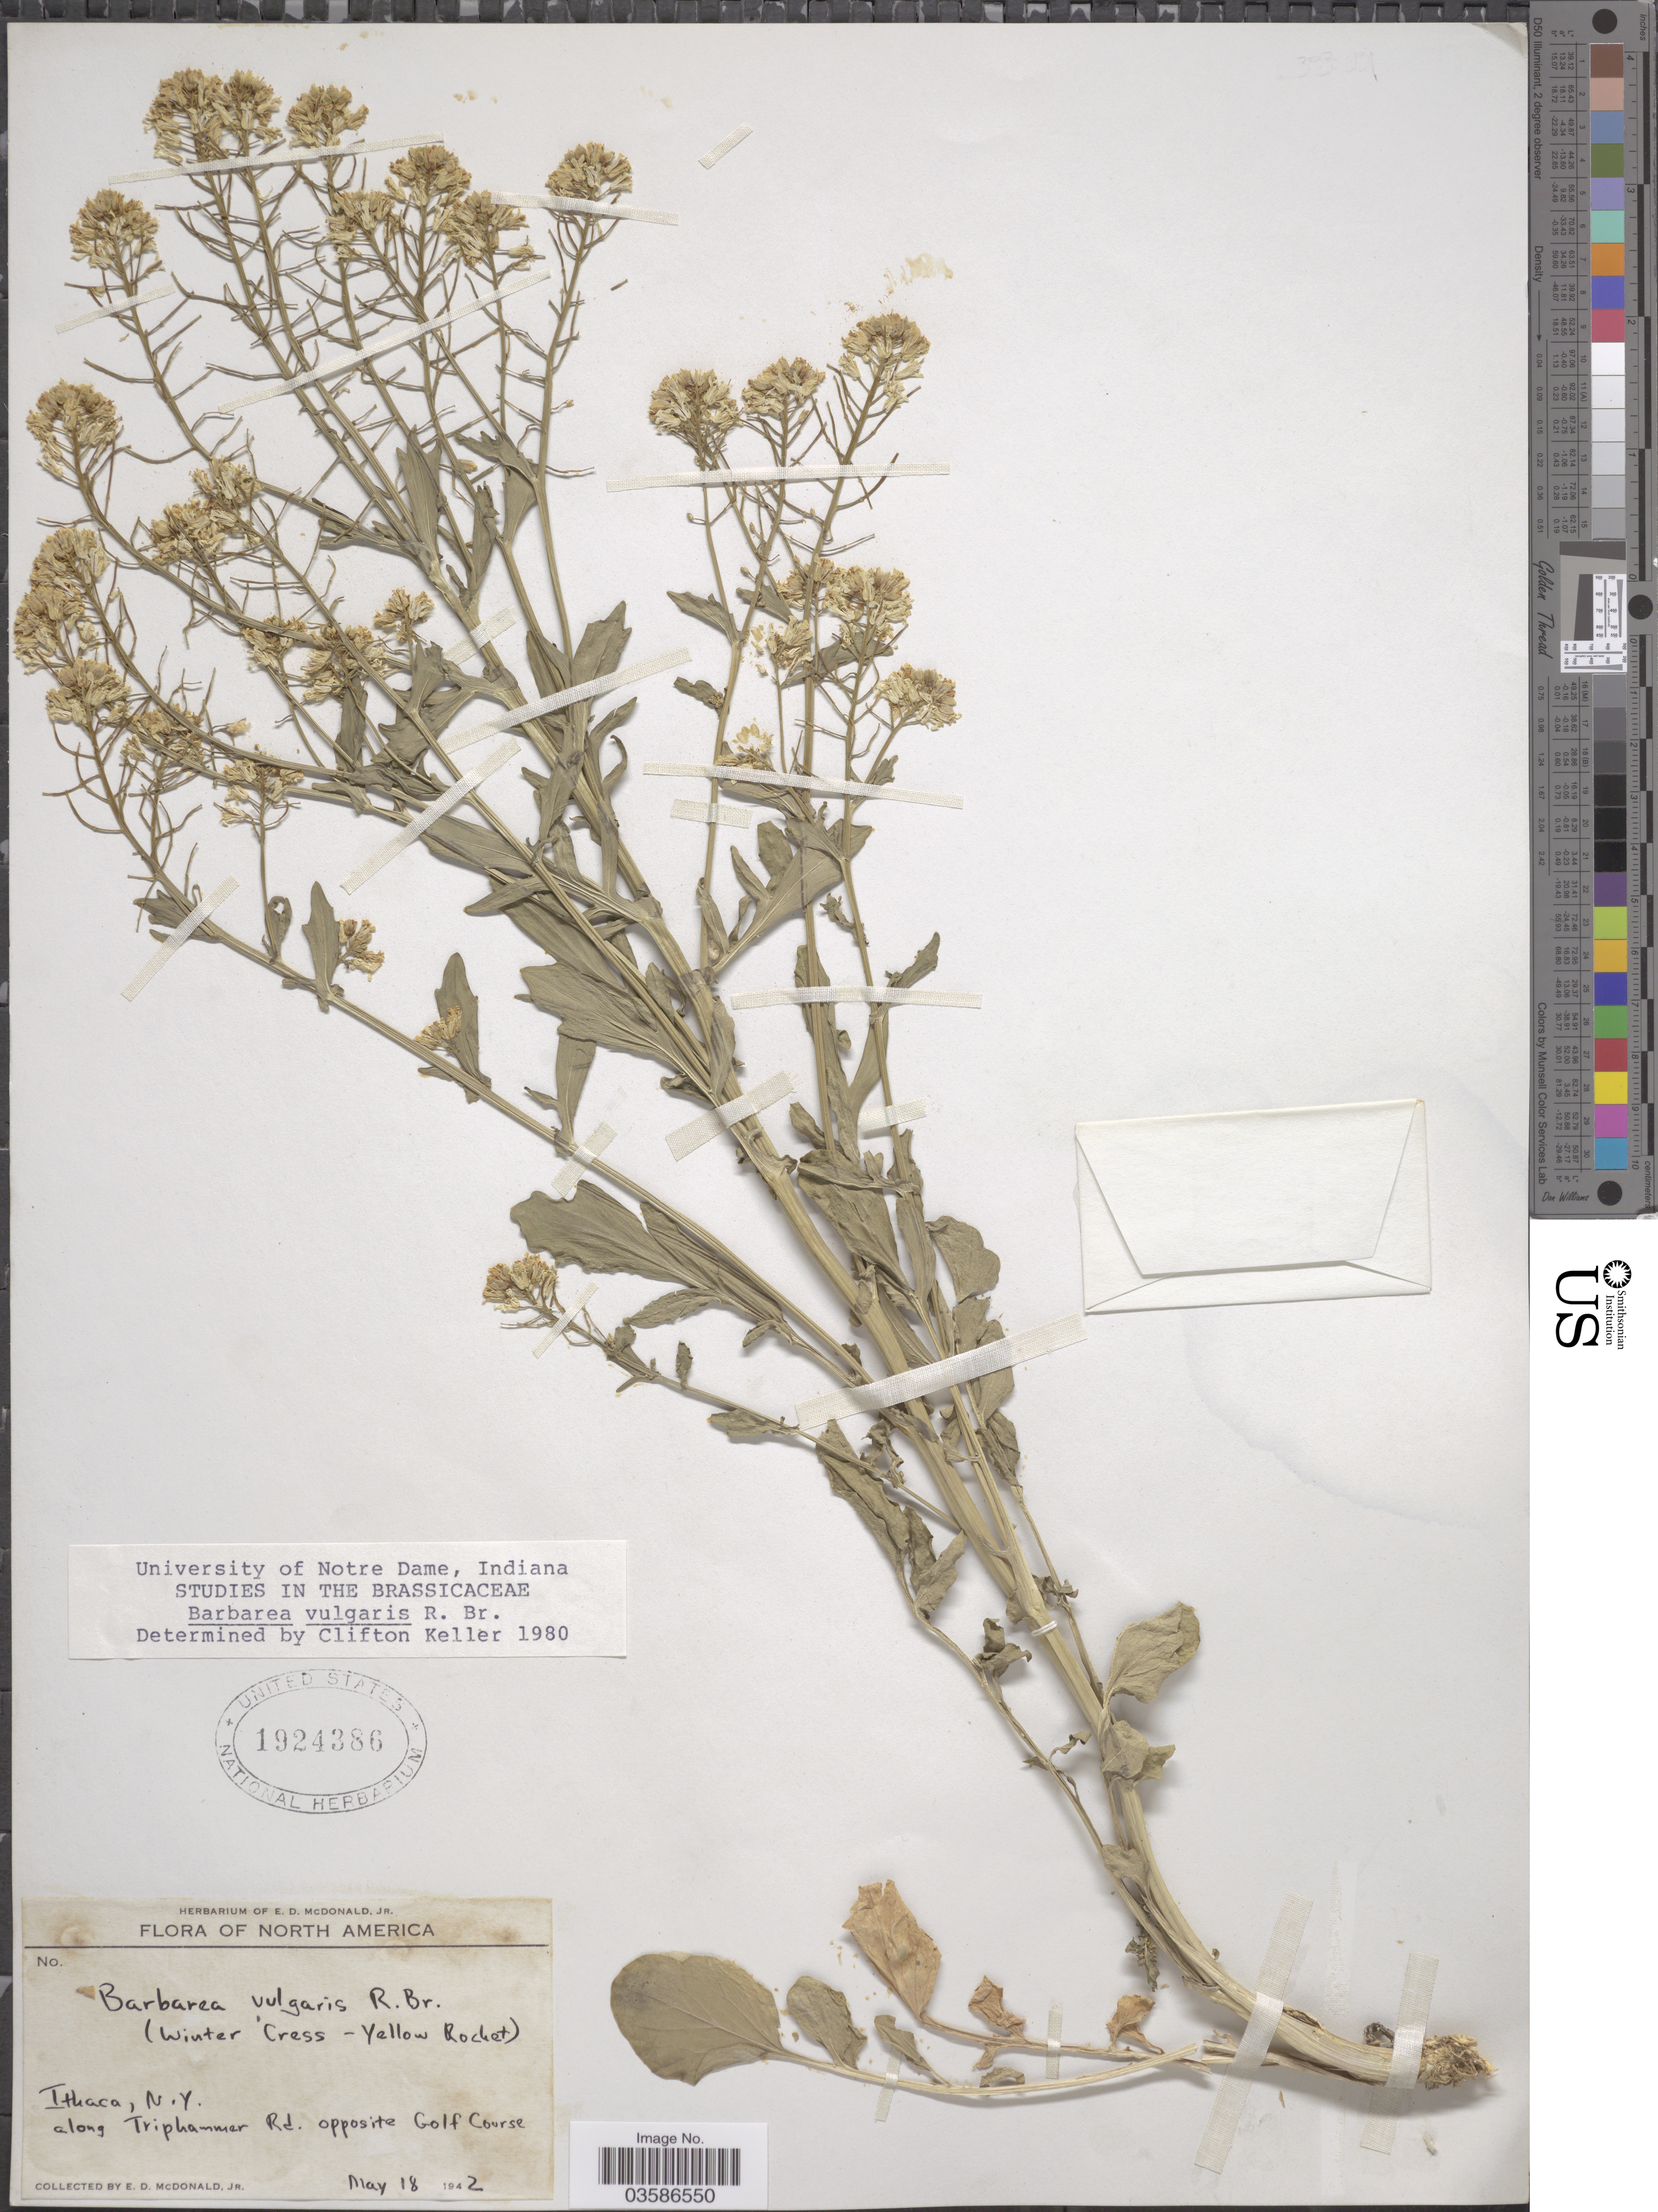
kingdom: Plantae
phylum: Tracheophyta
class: Magnoliopsida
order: Brassicales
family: Brassicaceae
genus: Barbarea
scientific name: Barbarea vulgaris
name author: W.T. Aiton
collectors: E. D. McDonald Jr.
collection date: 1942-05-18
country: United States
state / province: New York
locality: Ithaca. Along Triphammer Rd. opposite Golf Course.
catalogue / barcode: US 1924386